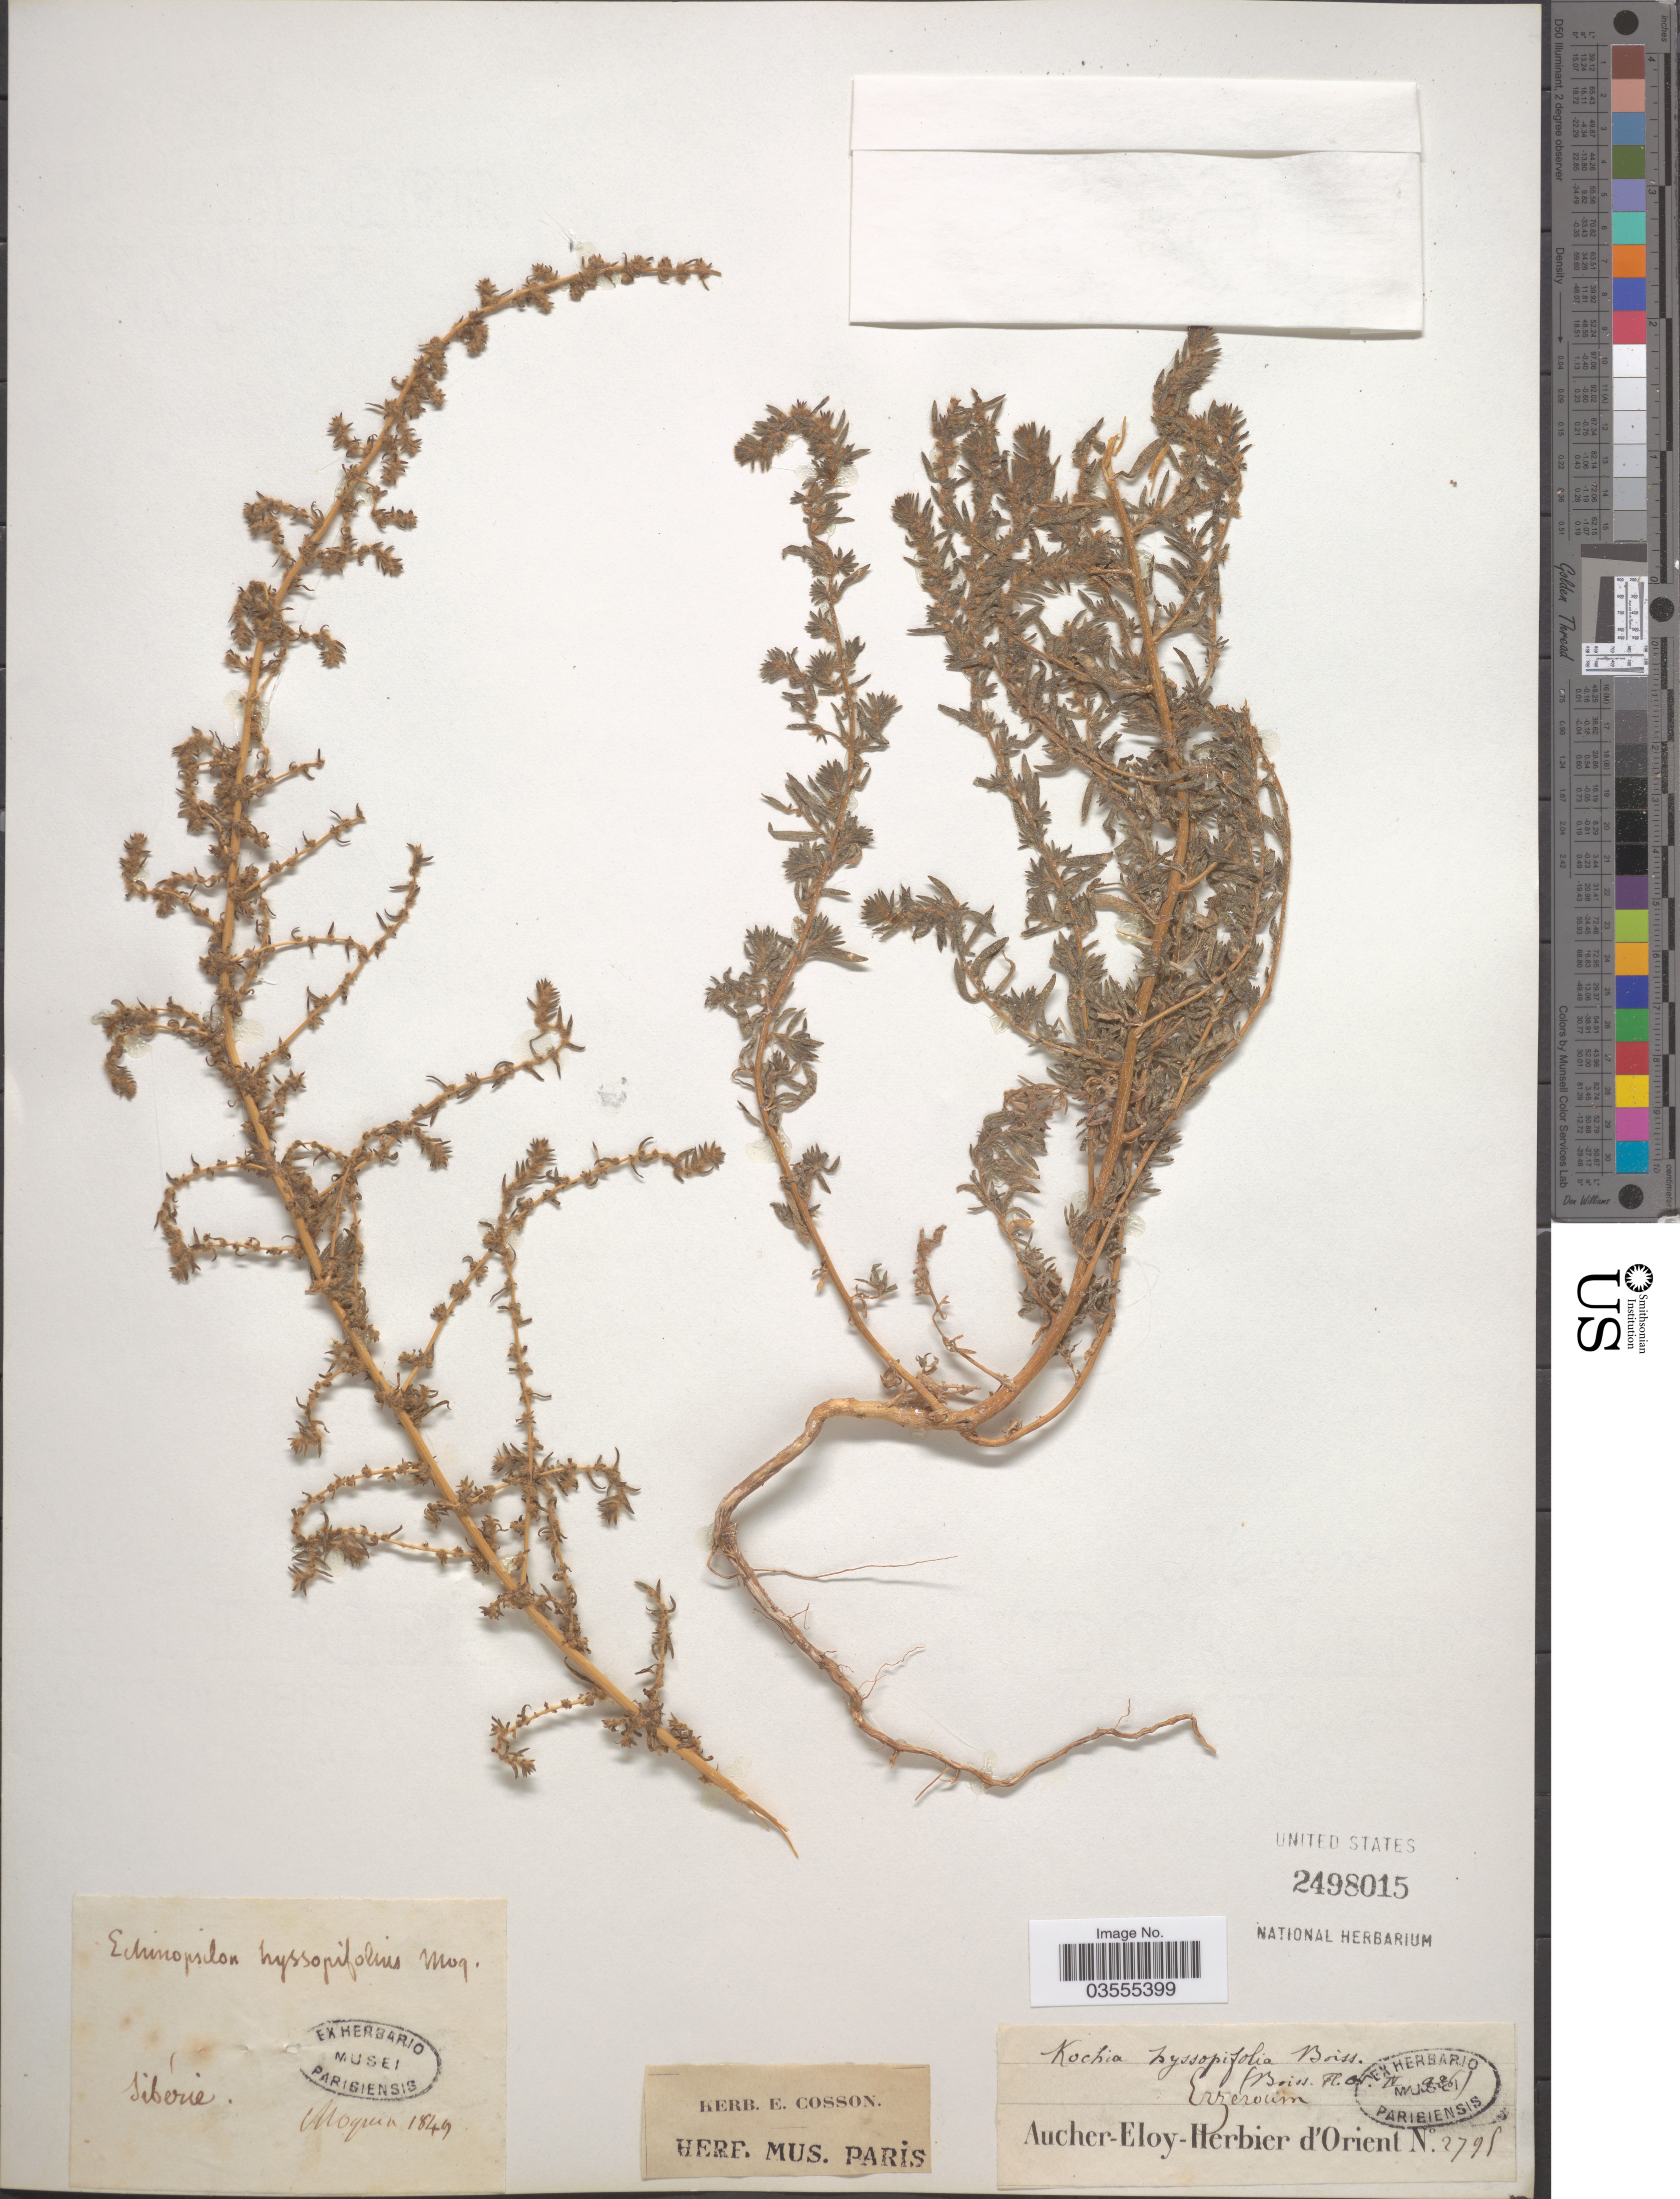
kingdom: Plantae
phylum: Tracheophyta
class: Magnoliopsida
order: Caryophyllales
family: Amaranthaceae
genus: Bassia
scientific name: Bassia hyssopifolia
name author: (Pall.) Kuntze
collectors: Moquin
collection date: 1849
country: Russian Federation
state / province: West Siberia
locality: Sibérie.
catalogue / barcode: US 2498015